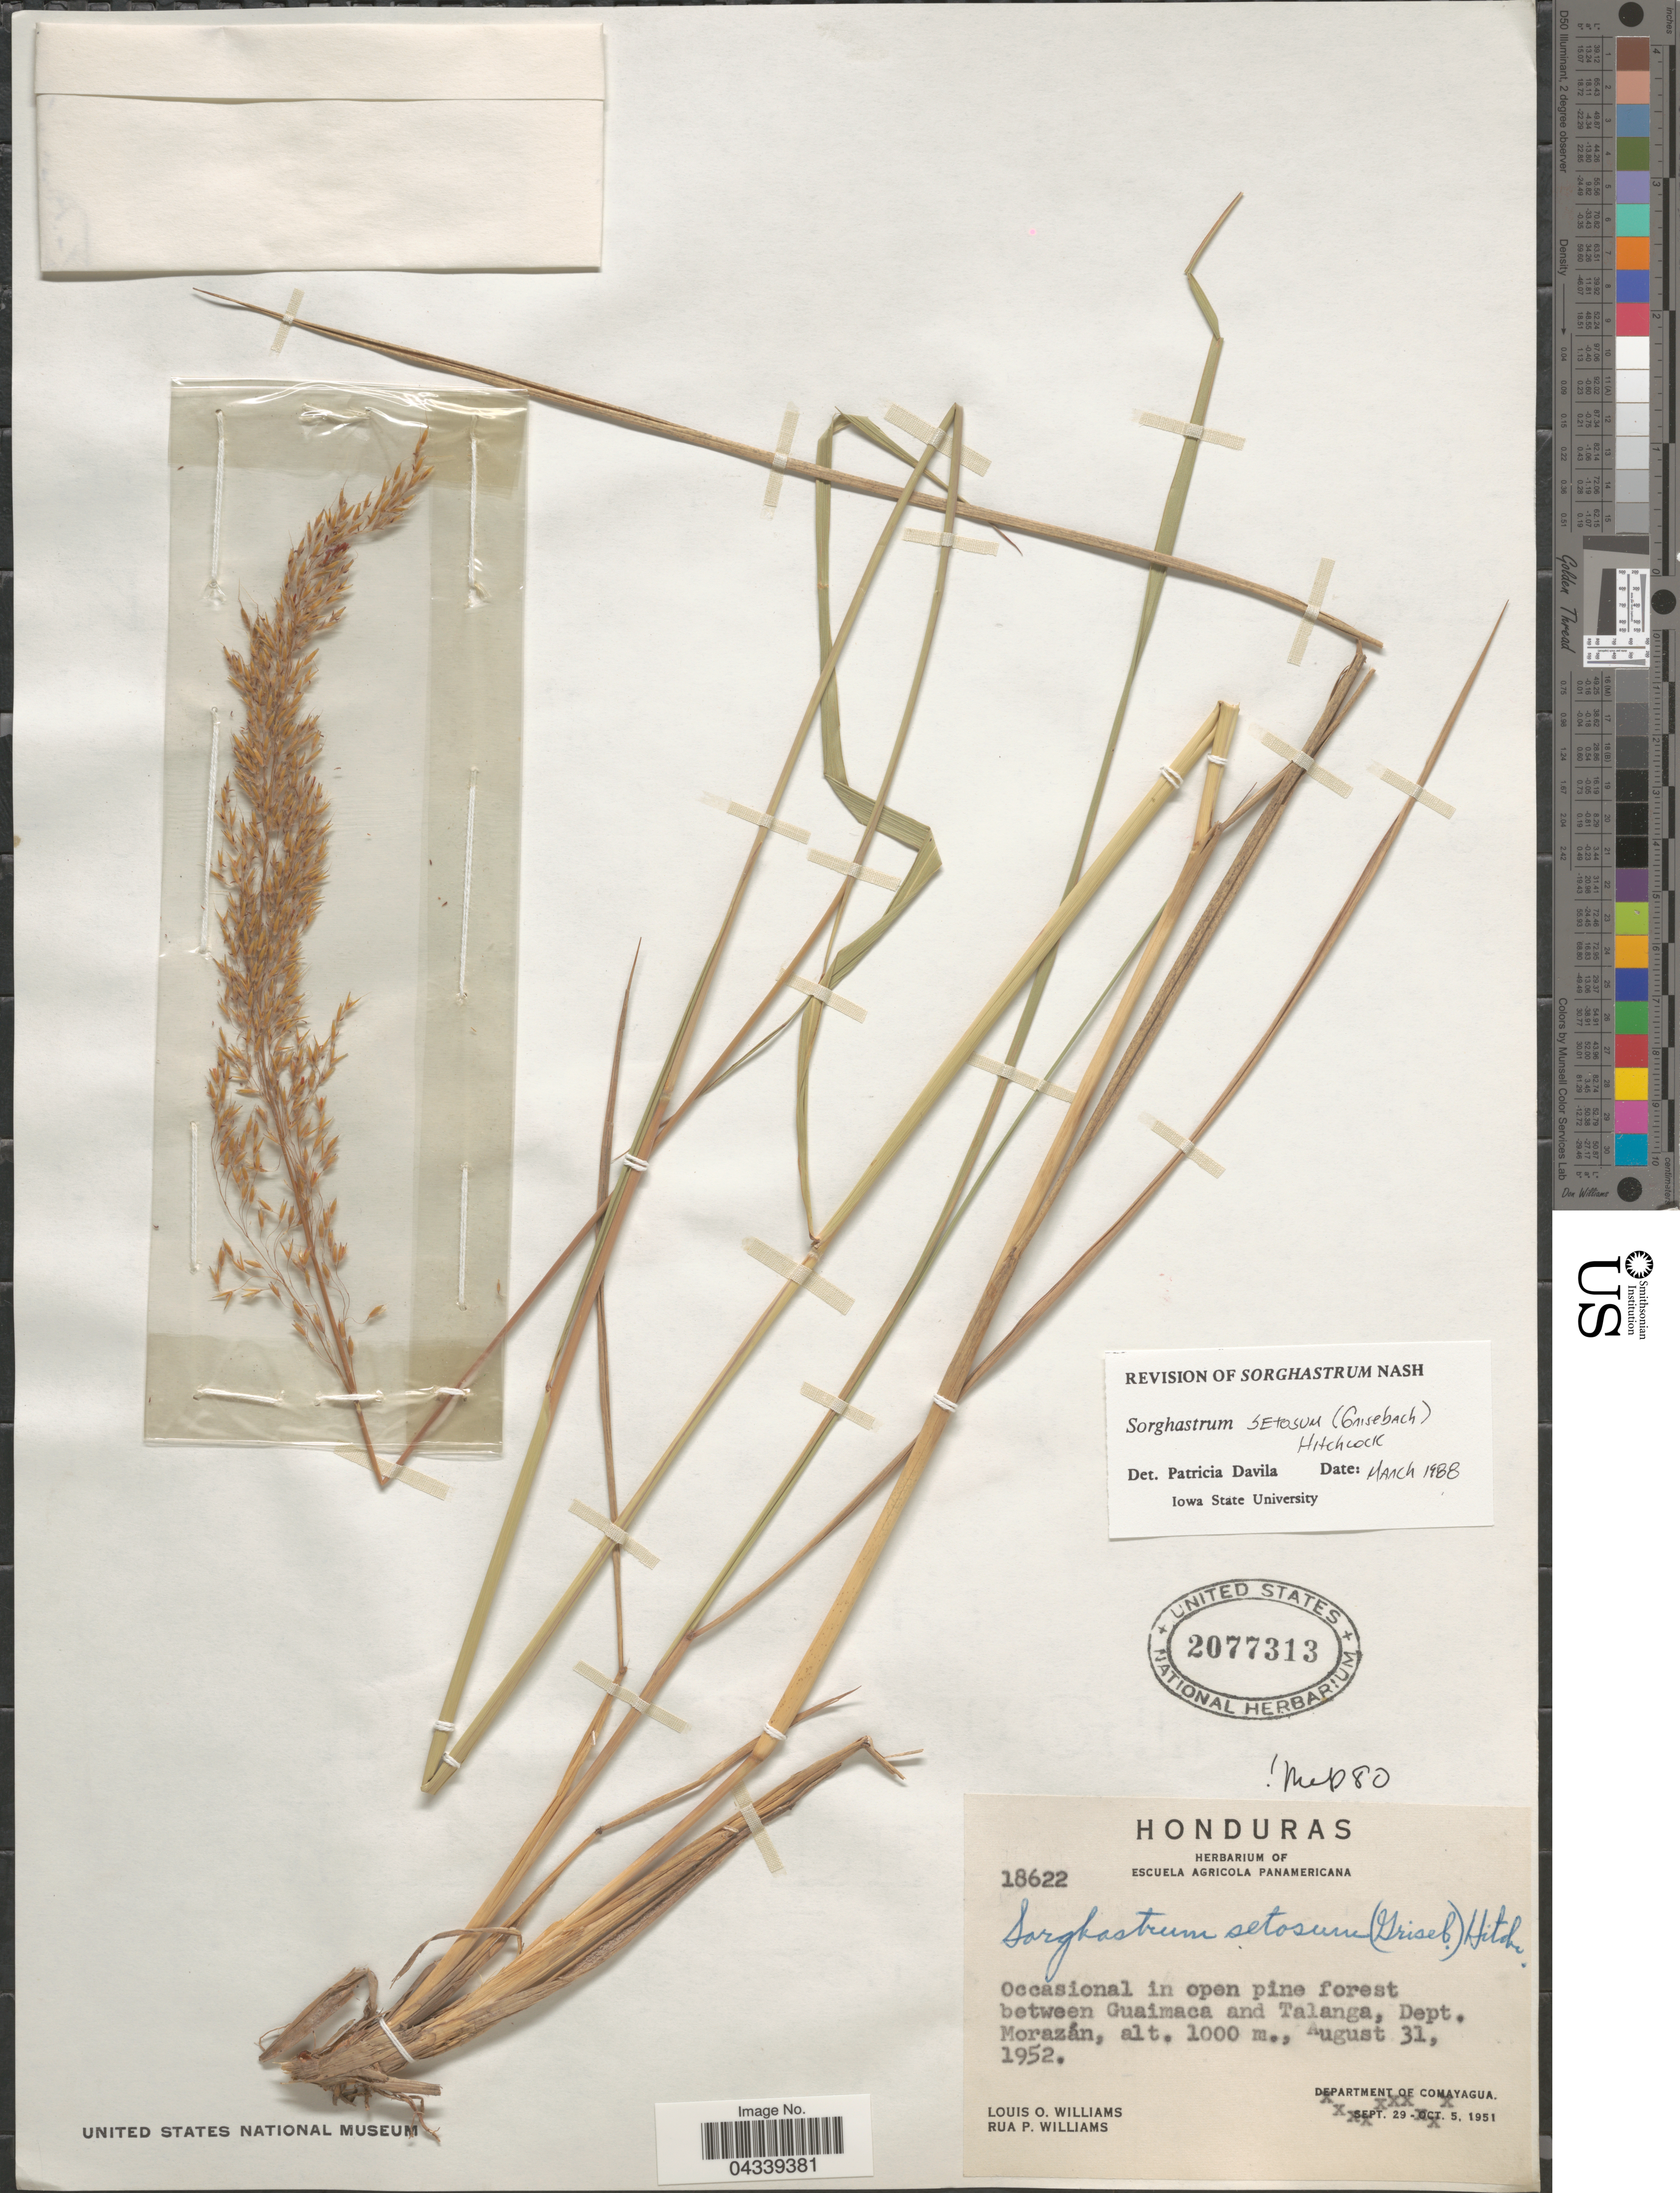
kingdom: Plantae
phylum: Tracheophyta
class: Liliopsida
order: Poales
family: Poaceae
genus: Sorghastrum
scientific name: Sorghastrum setosum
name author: (Griseb.) Hitchc.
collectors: L. O. Williams & R. P. Williams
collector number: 18622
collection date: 1952-08-31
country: Honduras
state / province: Fco. Morazán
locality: Occasional in open pine forest between Guaimaca and Talanga, Dept. Morazán, Department of Comayagua [unsure placement]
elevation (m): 1000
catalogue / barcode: US 2077313